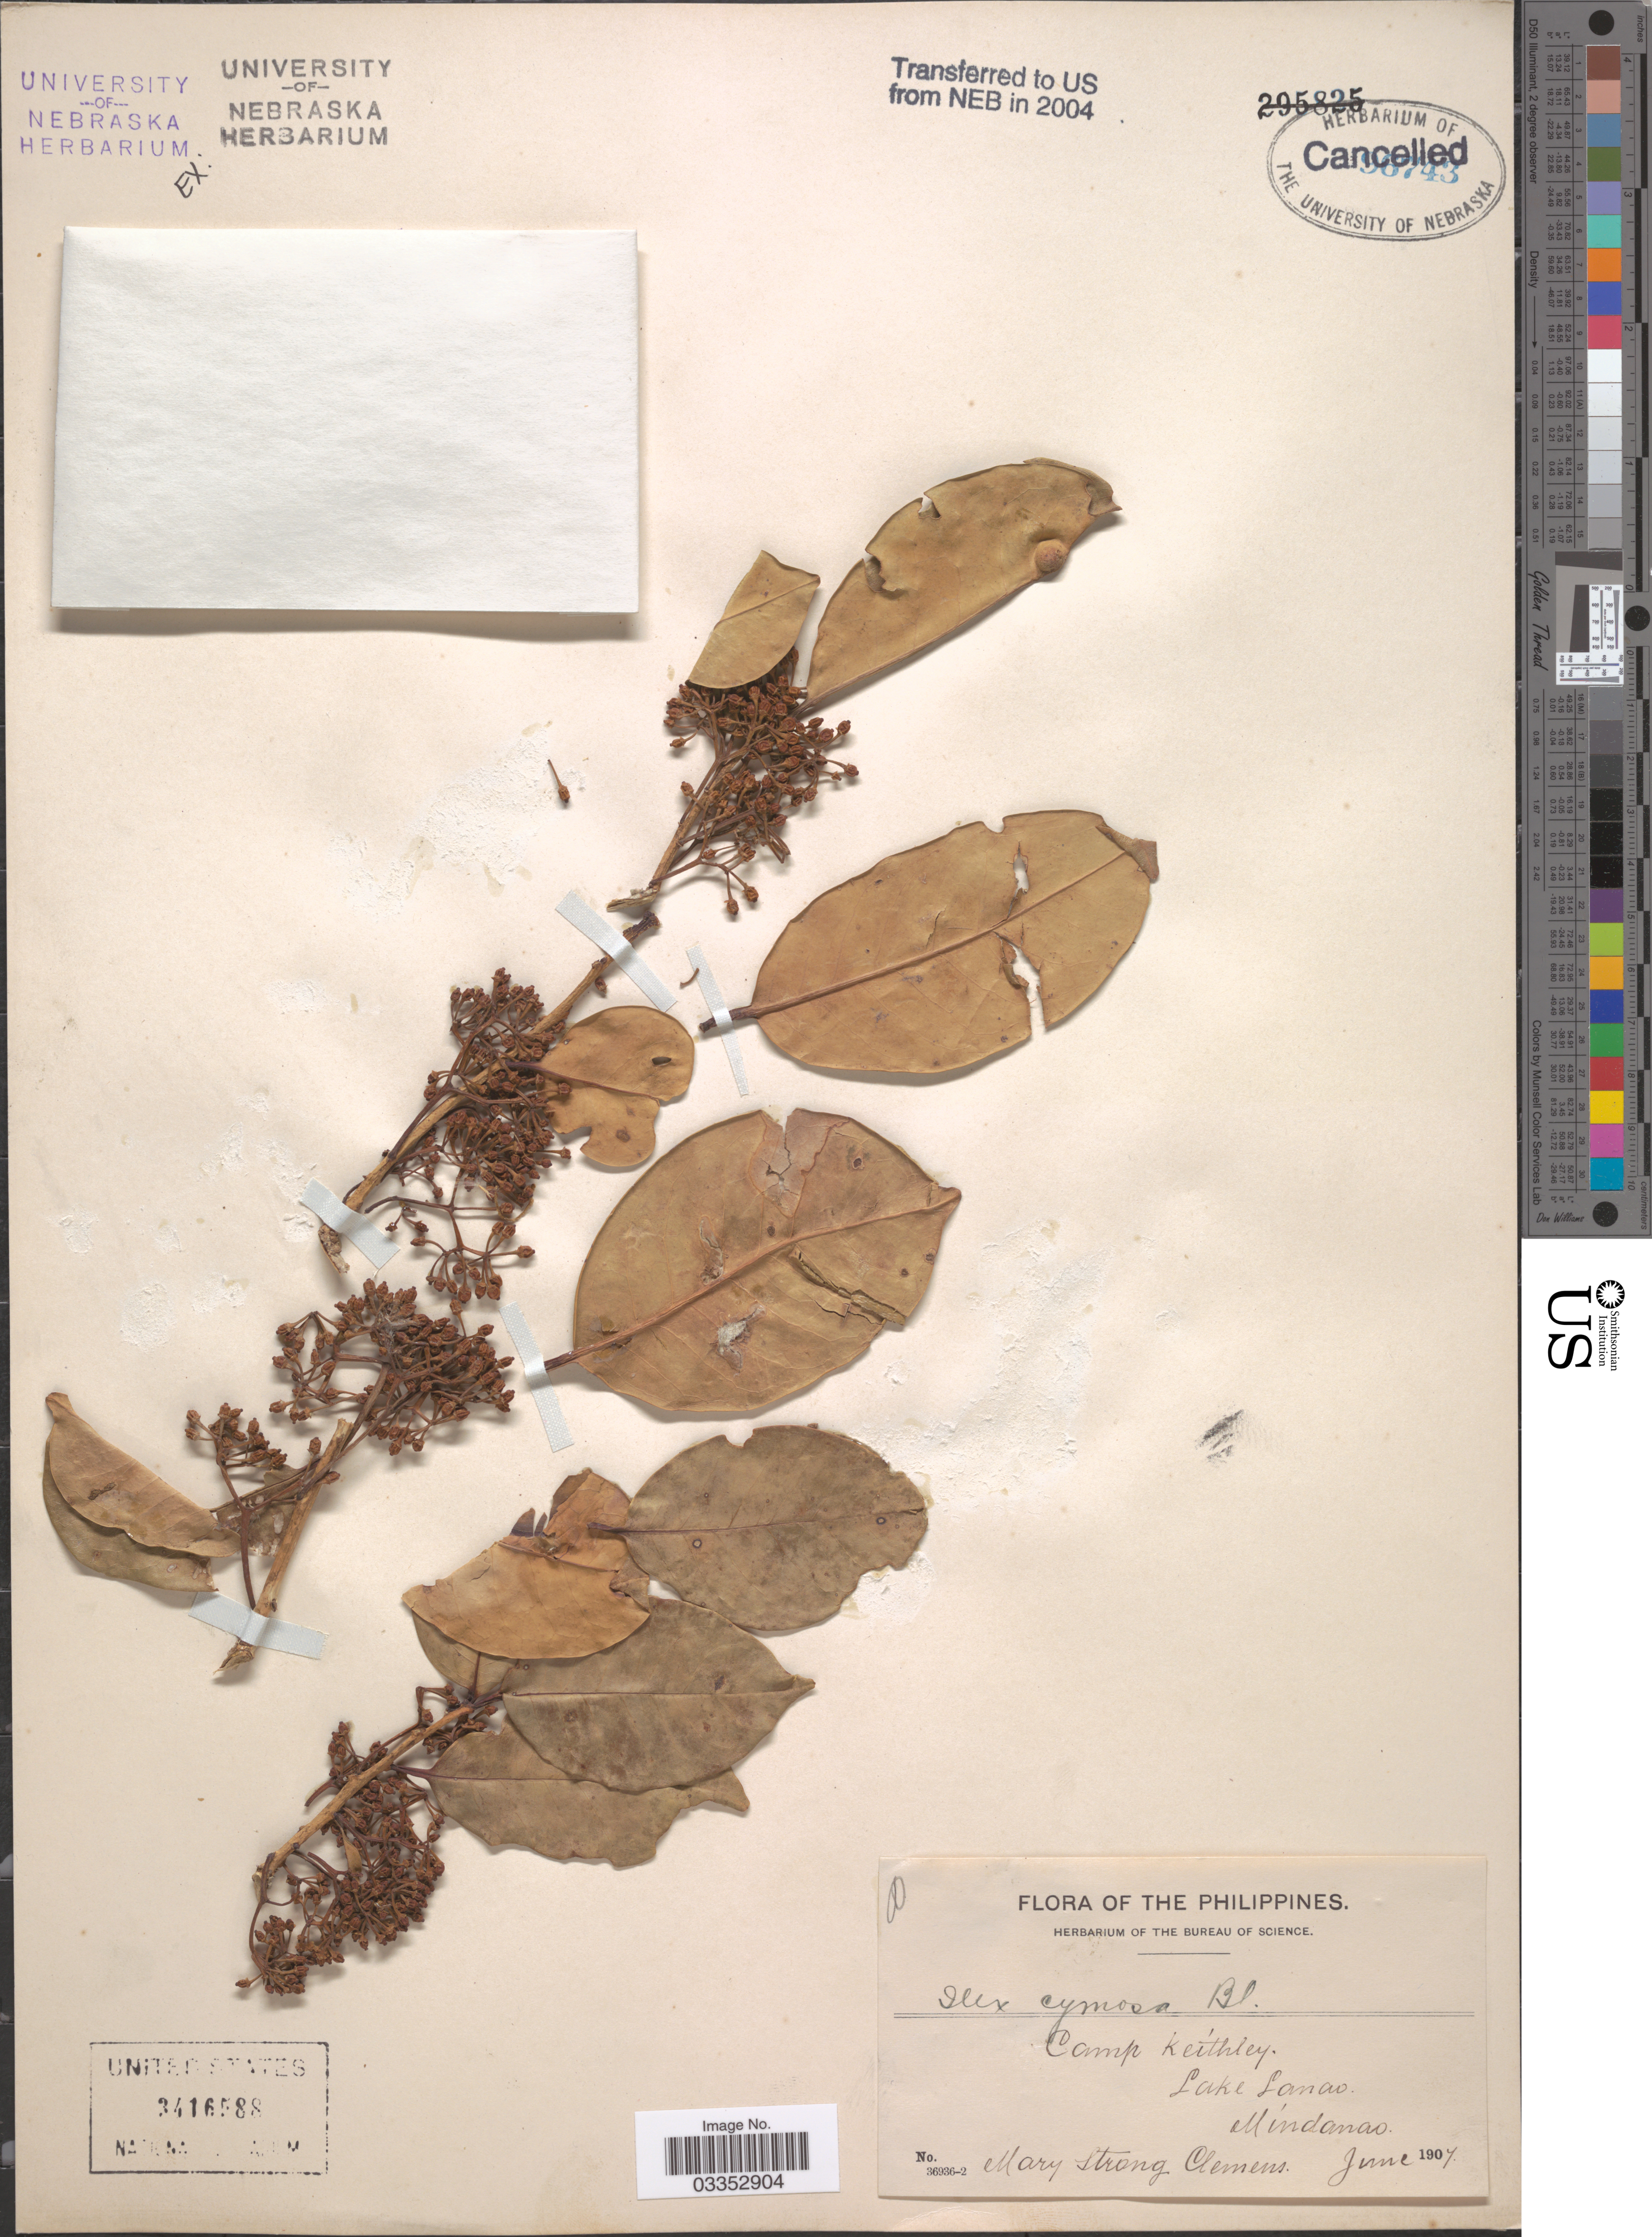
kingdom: Plantae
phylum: Tracheophyta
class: Magnoliopsida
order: Aquifoliales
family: Aquifoliaceae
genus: Ilex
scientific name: Ilex cymosa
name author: Blume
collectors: M. S. Clemens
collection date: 1907-06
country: Philippines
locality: Camp Keithley, Lake Lanao, Mindanao.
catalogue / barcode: US 3416588